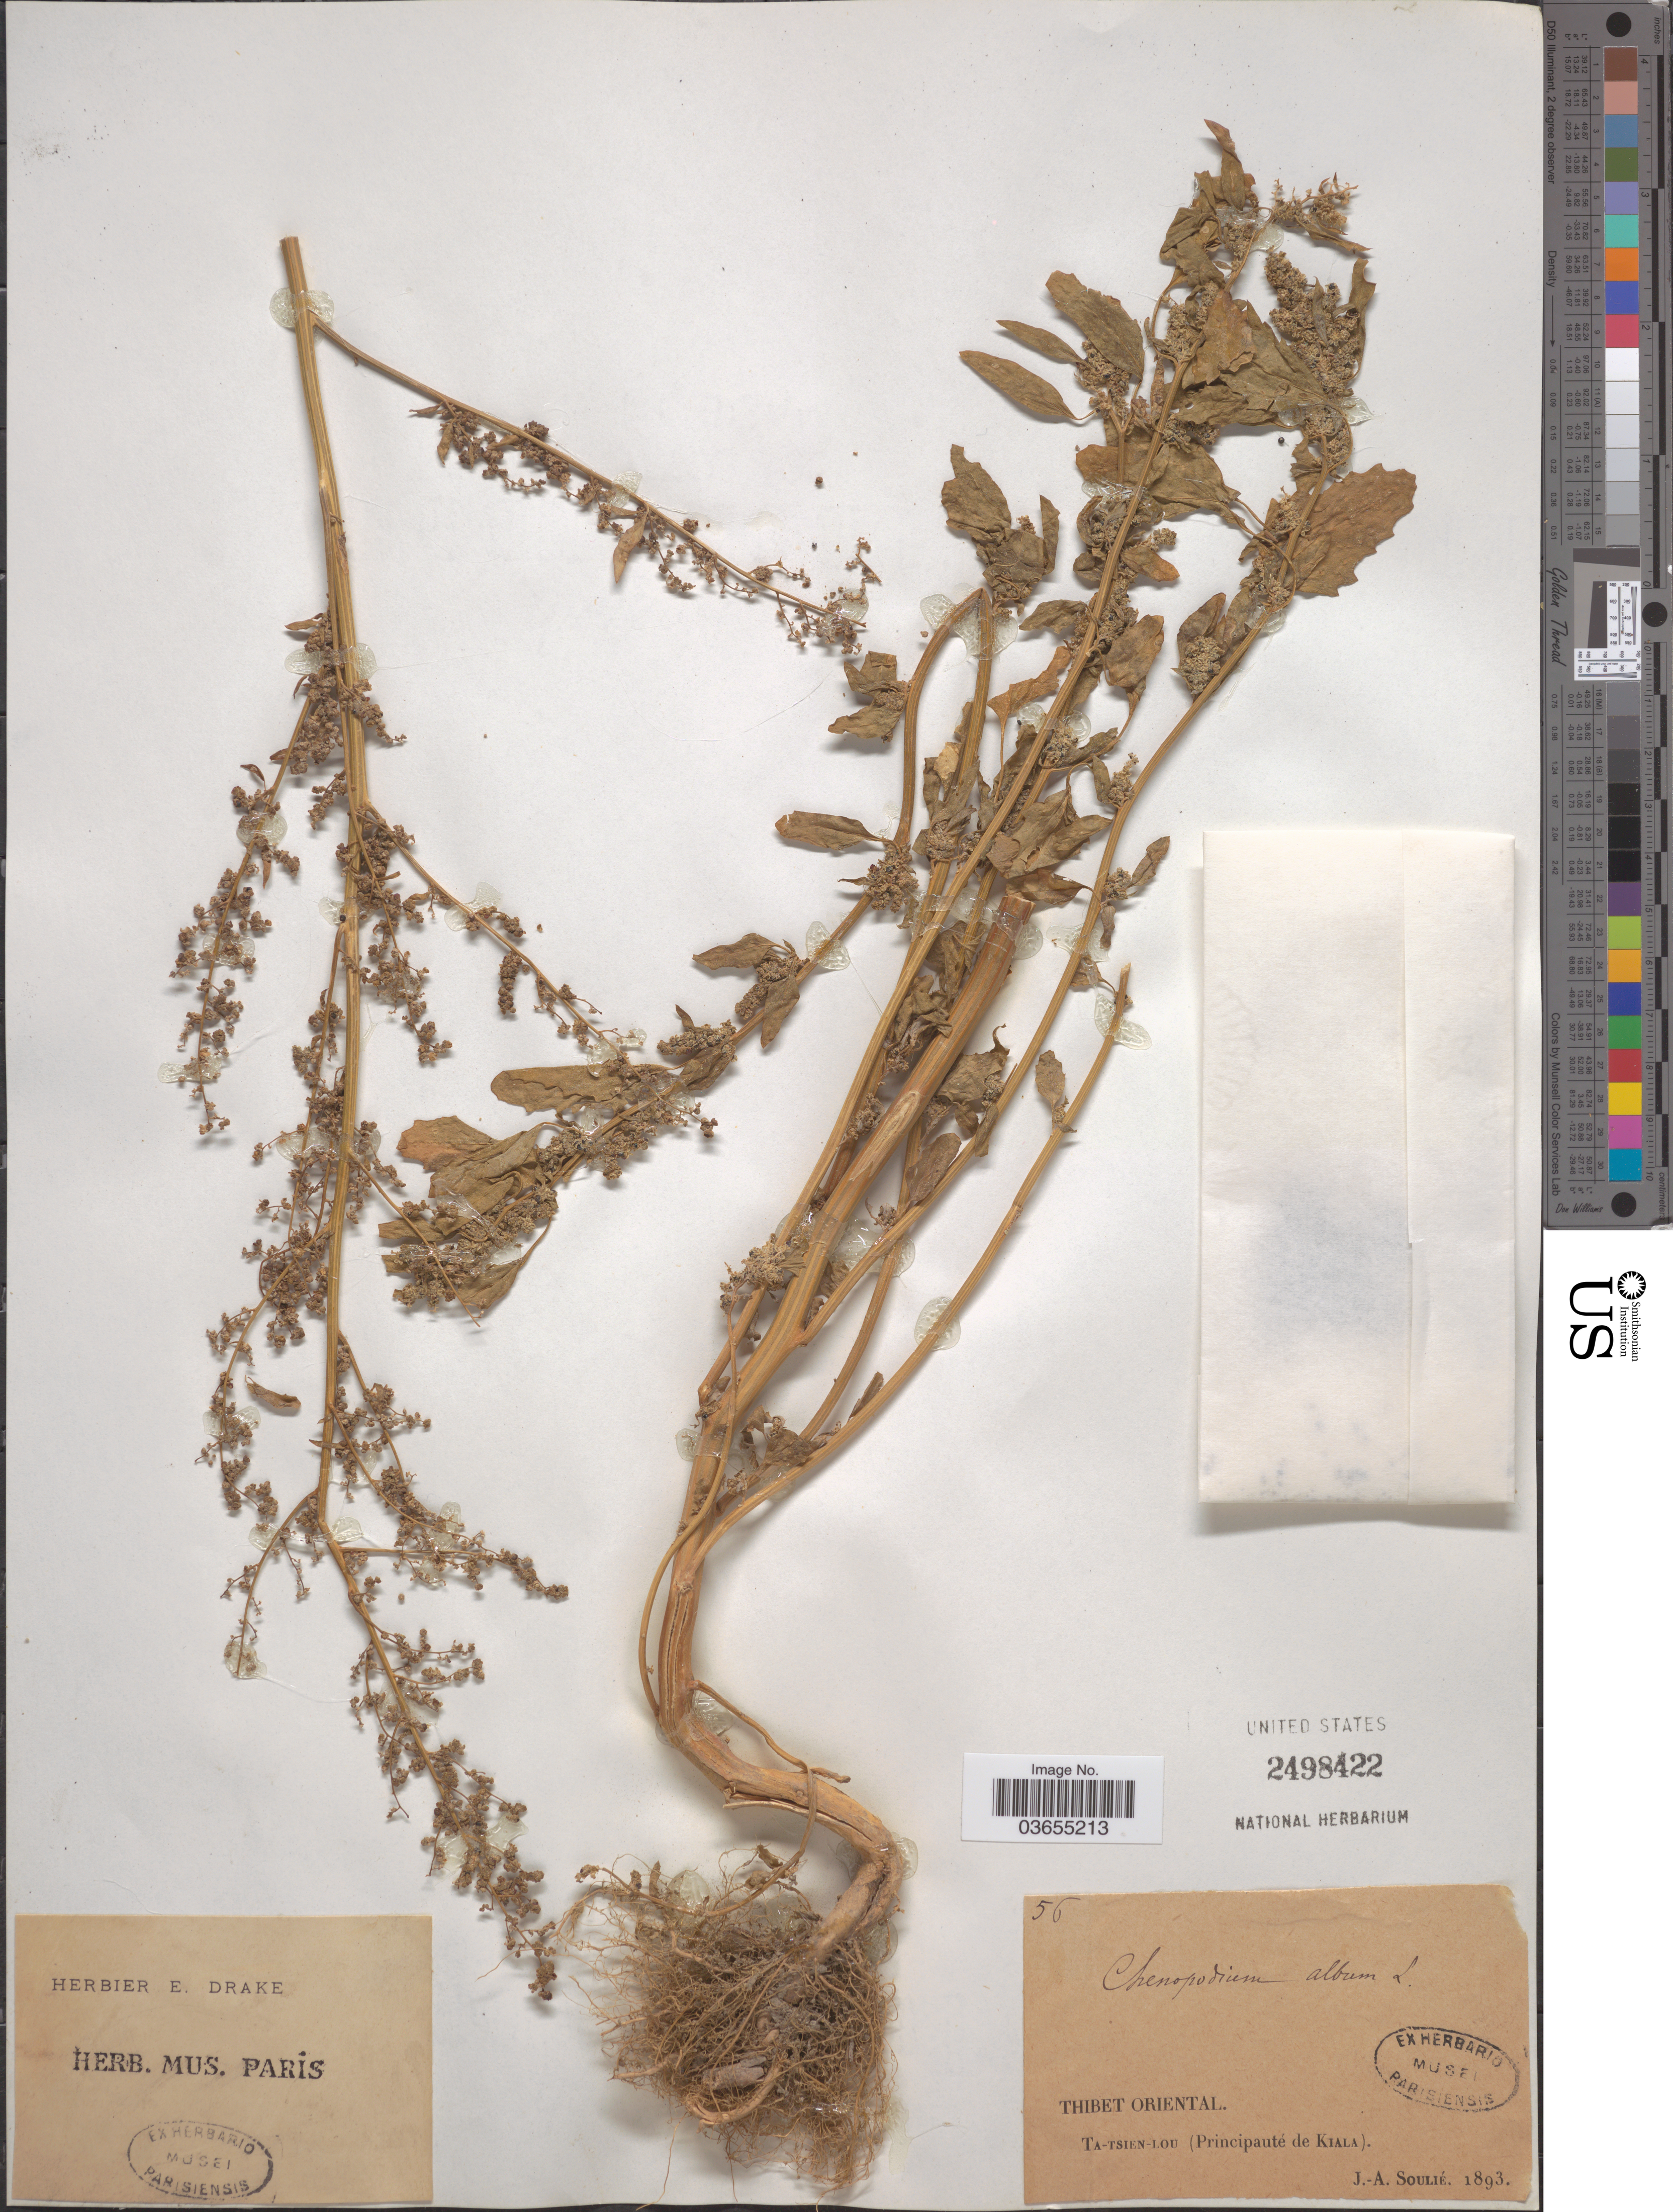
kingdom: Plantae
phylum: Tracheophyta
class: Magnoliopsida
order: Caryophyllales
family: Amaranthaceae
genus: Chenopodium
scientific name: Chenopodium album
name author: L.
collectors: J. Soulié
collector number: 56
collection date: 1893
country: China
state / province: Xizang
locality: Thibet Oriental. Ta-tsien-lou (Principauté de Kiala).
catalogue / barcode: US 2498422